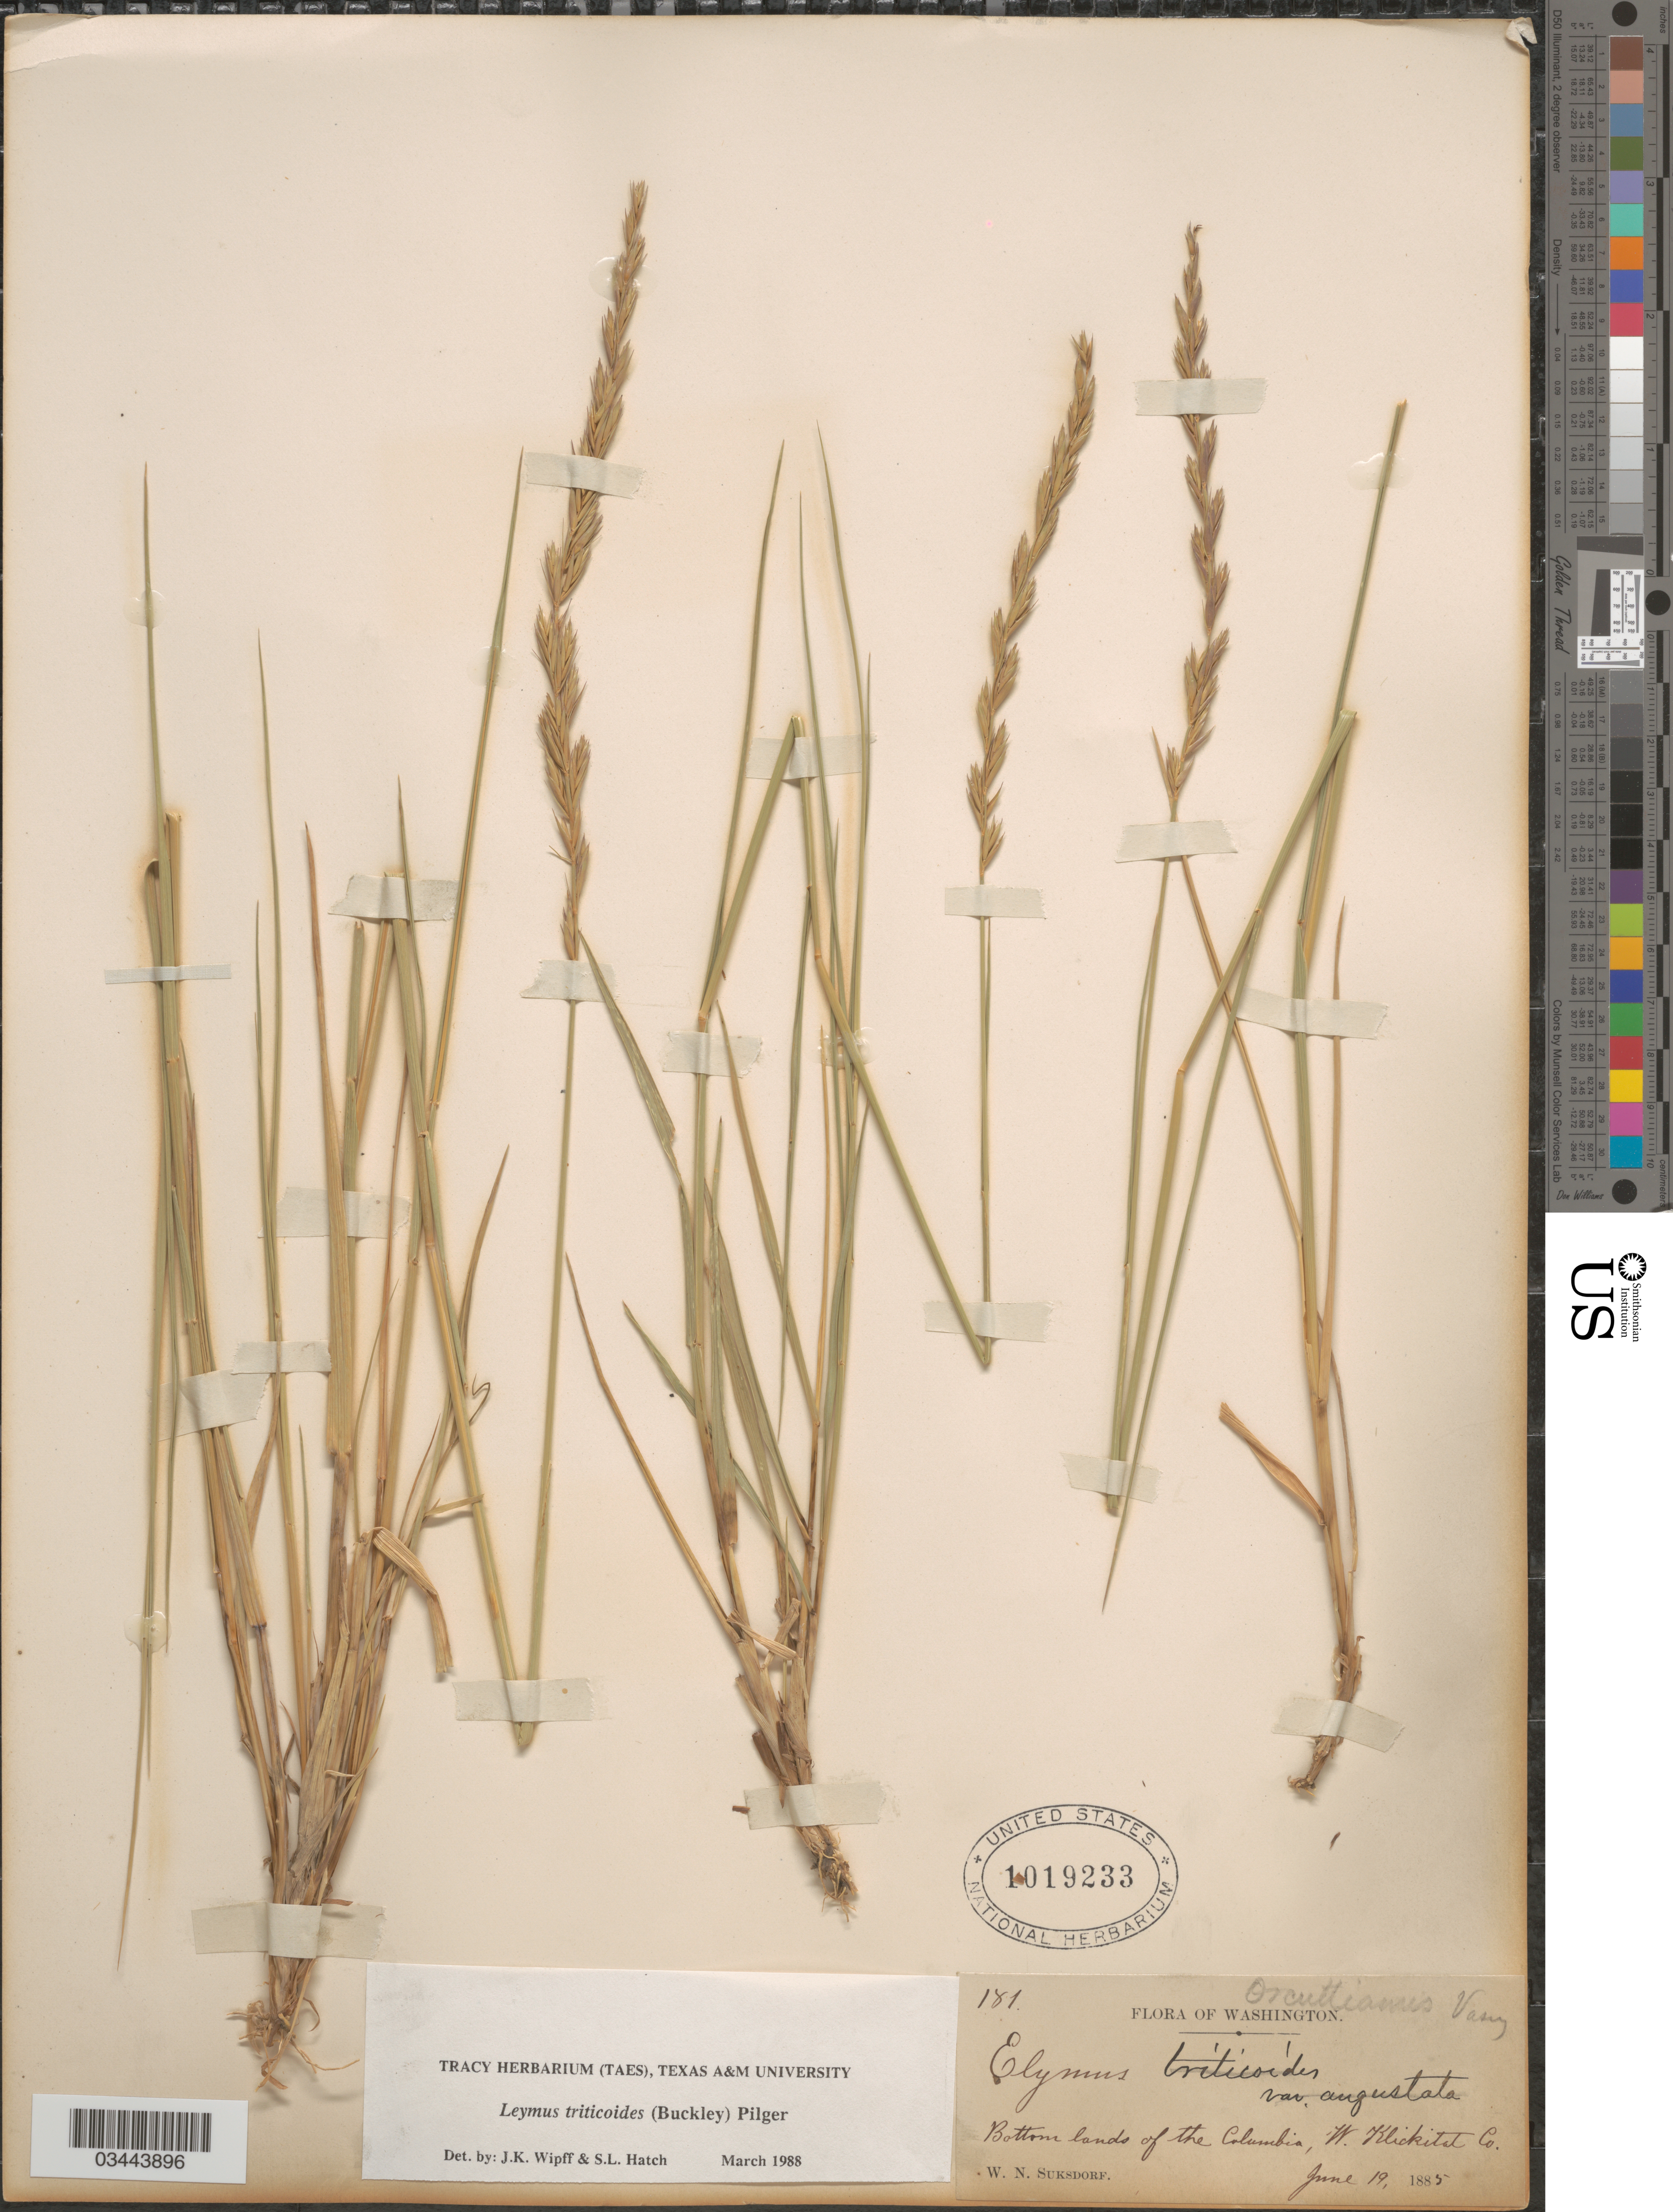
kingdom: Plantae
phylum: Tracheophyta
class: Liliopsida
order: Poales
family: Poaceae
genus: Leymus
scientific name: Leymus triticoides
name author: (Buckley) Pilg.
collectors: W. N. Suksdorf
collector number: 181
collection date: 1885-06-19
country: United States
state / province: Washington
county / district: Klickitat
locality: Bottom lands of the Columbia, W. Klickitat Co.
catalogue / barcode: US 1019233